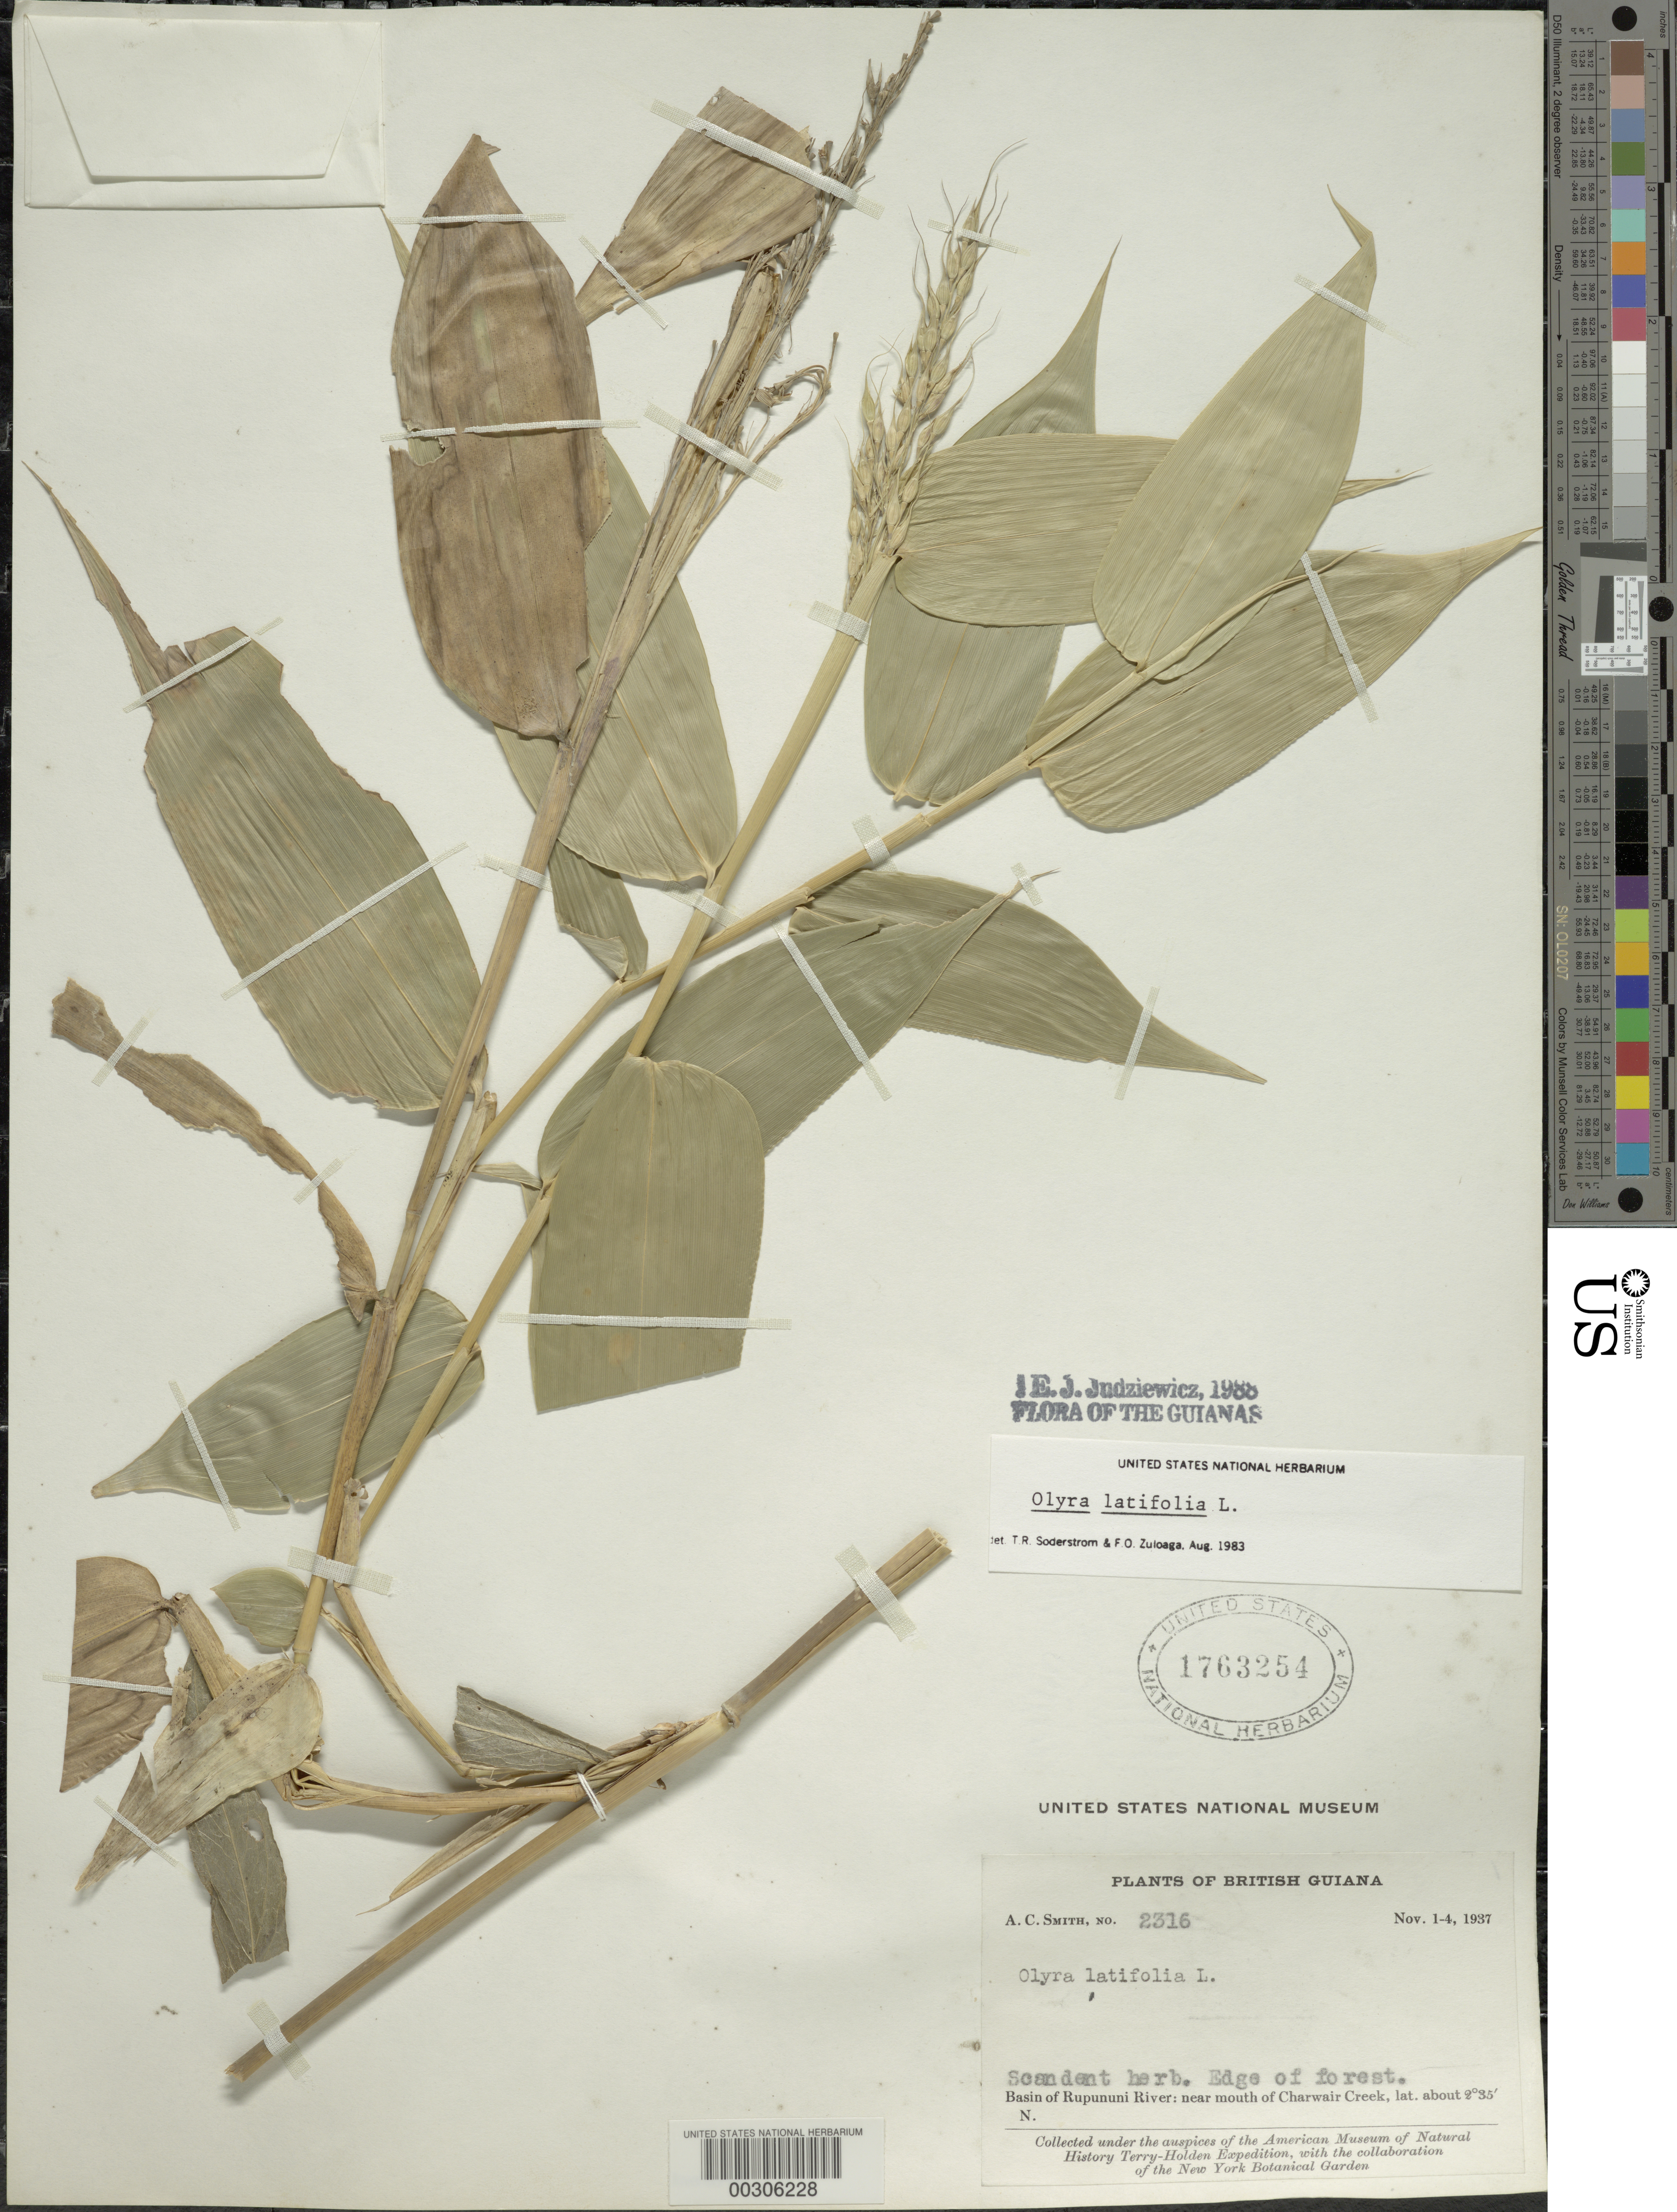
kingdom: Plantae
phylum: Tracheophyta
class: Liliopsida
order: Poales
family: Poaceae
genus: Olyra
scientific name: Olyra latifolia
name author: L.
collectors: A. C. Smith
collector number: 2316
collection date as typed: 01 Nov 1937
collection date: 1937-11-01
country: Guyana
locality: Rupununi river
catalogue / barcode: US 1763254